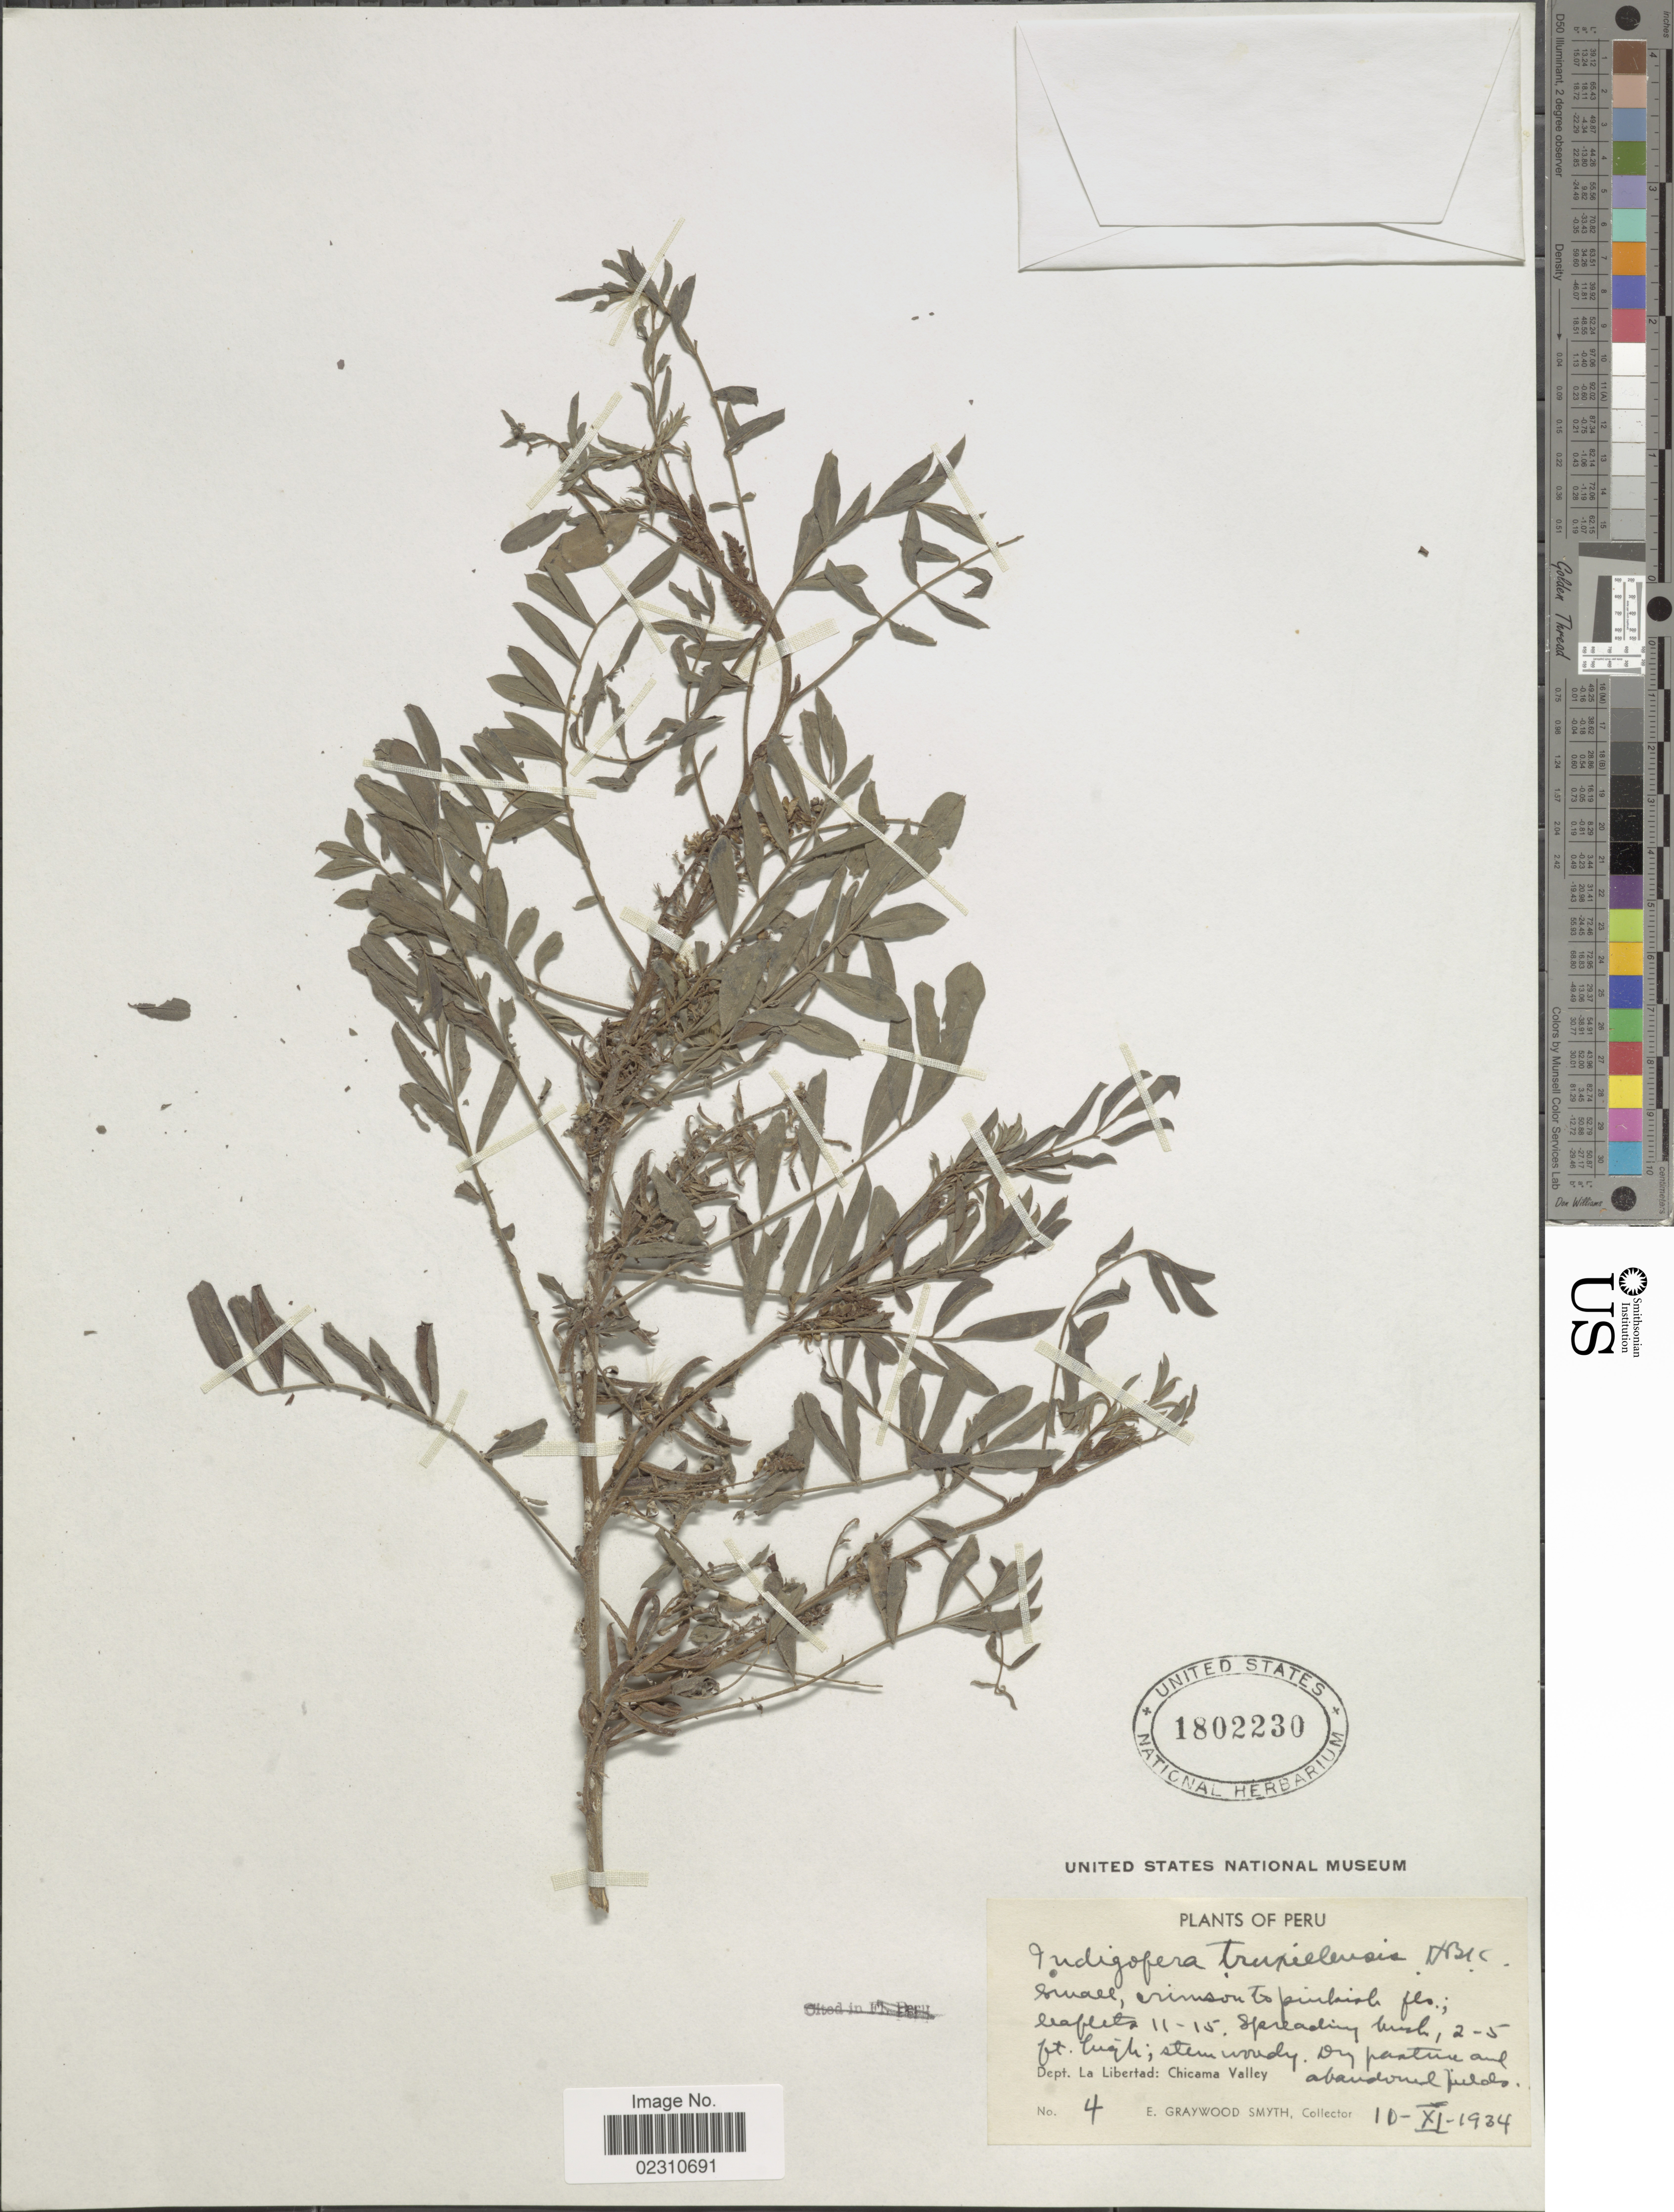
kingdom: Plantae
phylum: Tracheophyta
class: Magnoliopsida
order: Fabales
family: Fabaceae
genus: Indigofera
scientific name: Indigofera truxillensis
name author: Kunth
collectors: E. G. Smyth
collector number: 4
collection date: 1934-11-10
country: Peru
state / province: La Libertad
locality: Peru, Dept. La Libertad: Chicama Valley.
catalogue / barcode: US 1802230